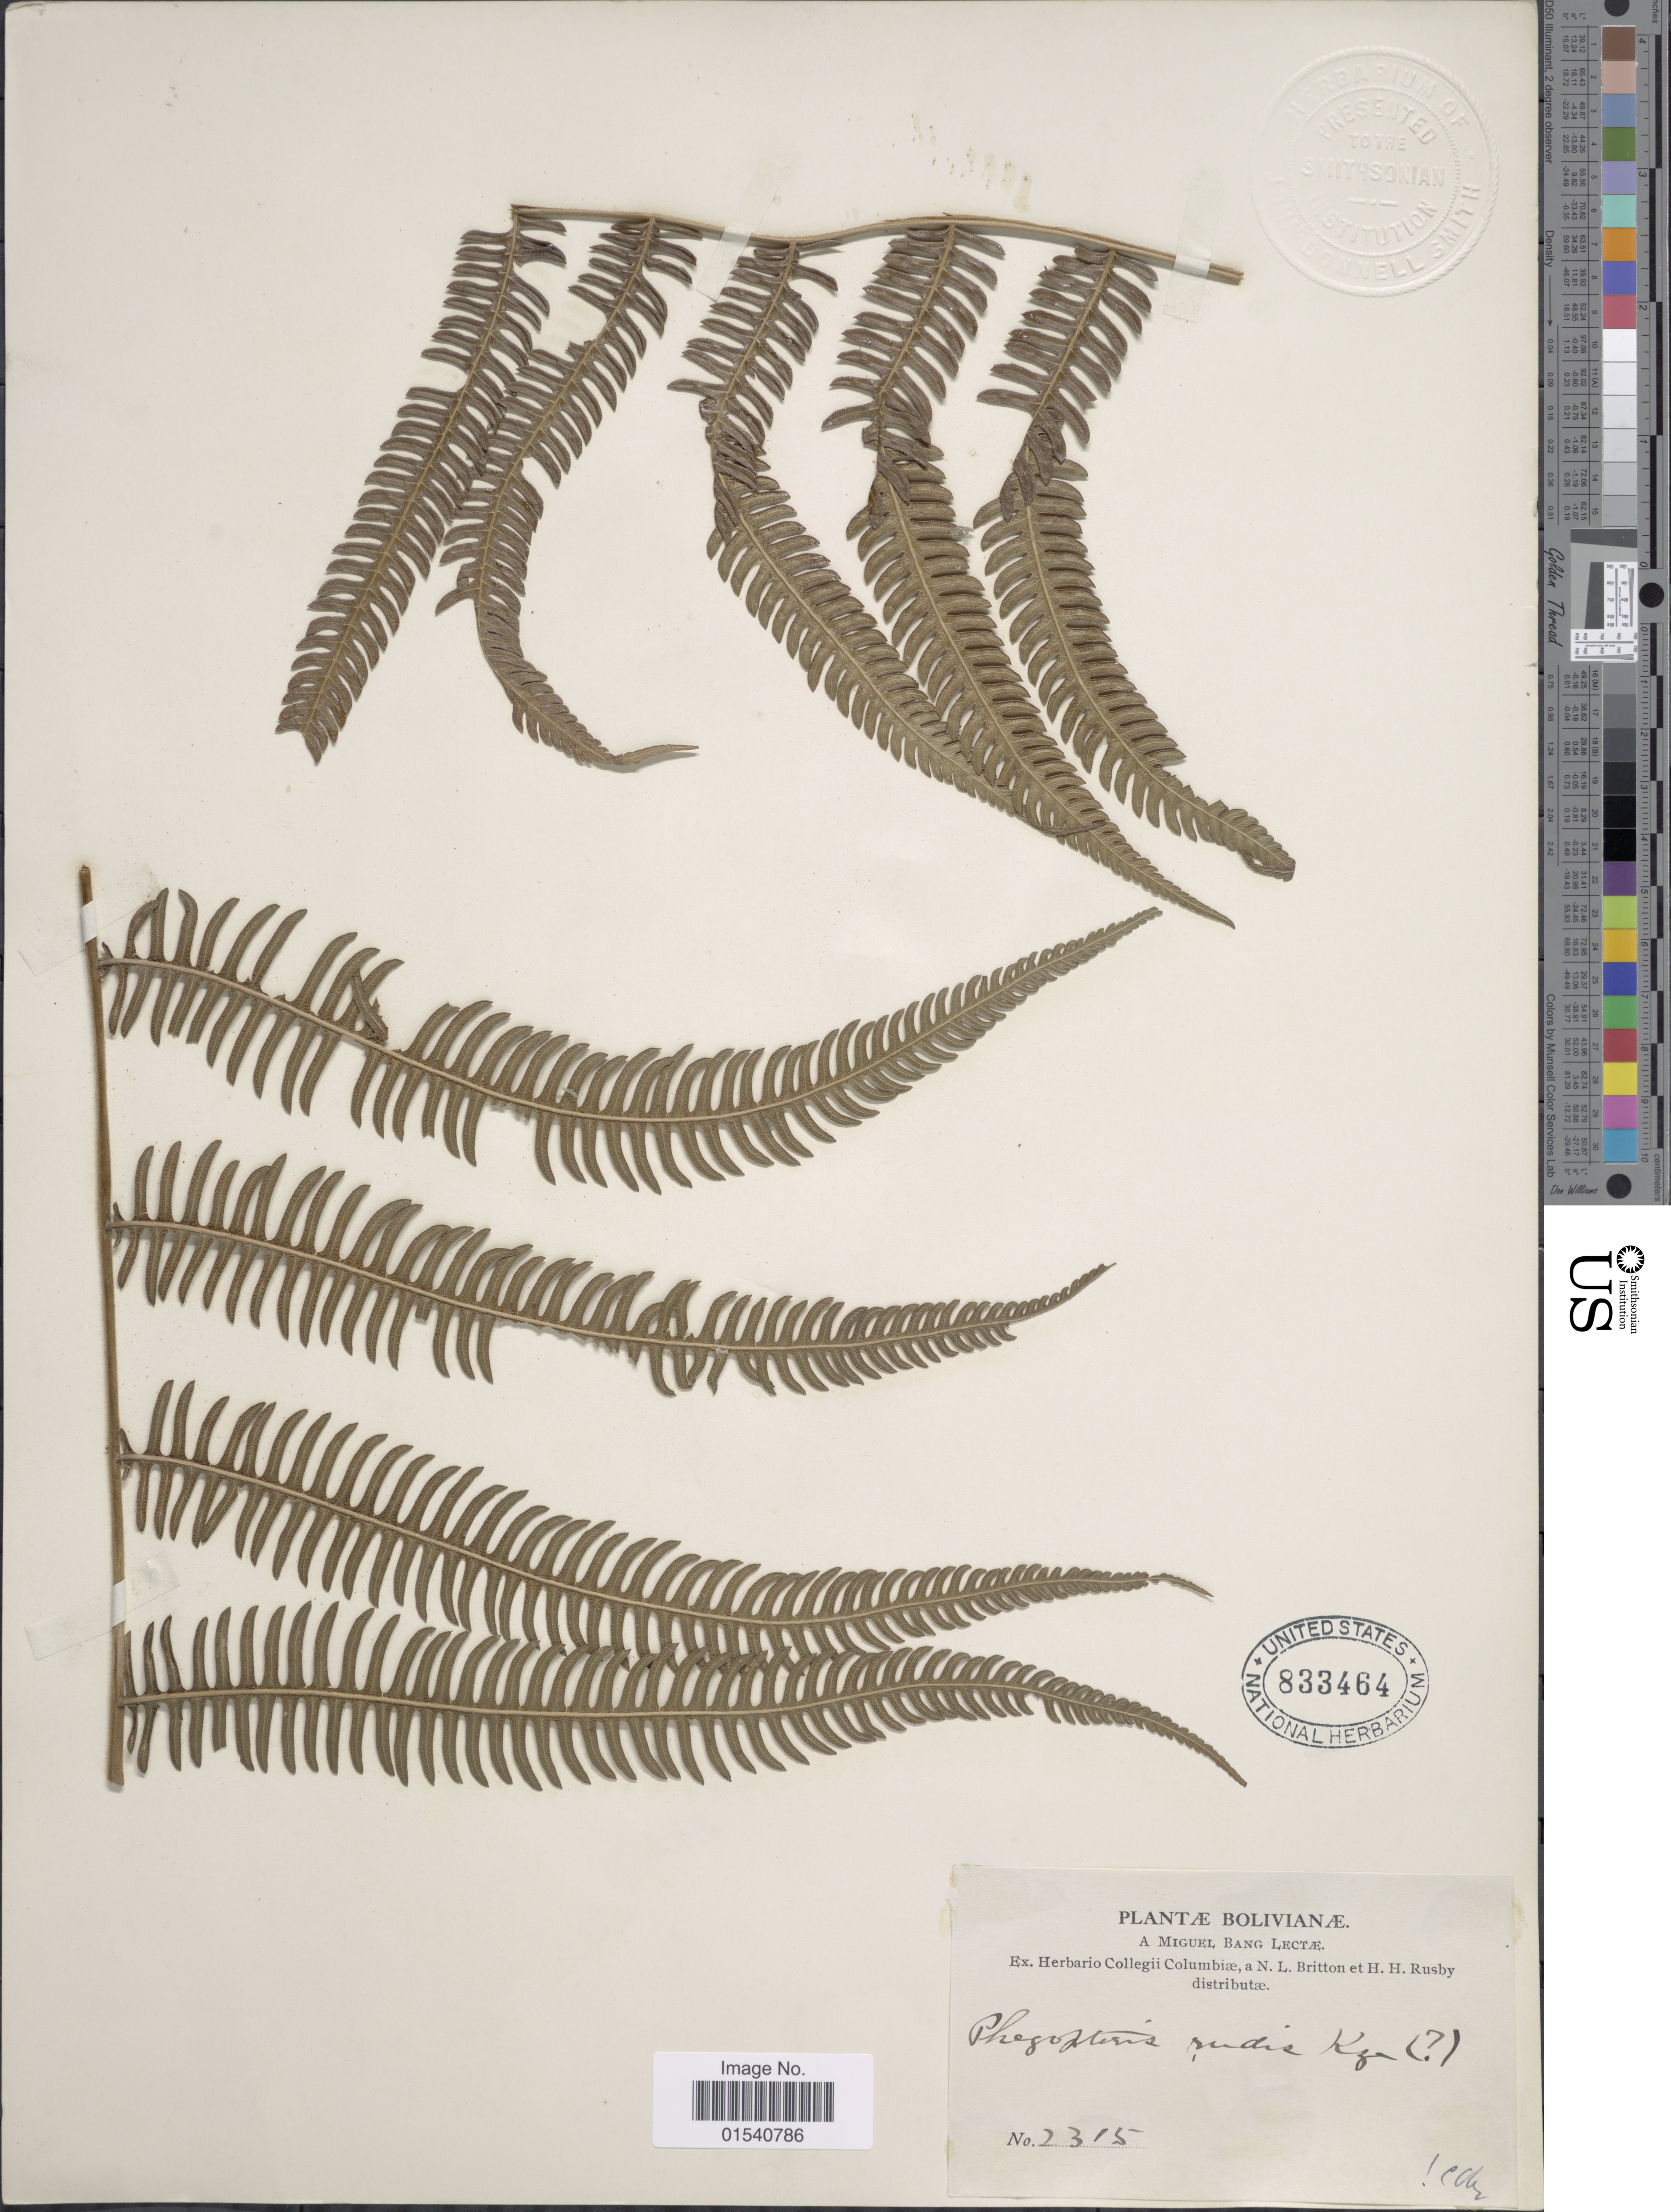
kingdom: Plantae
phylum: Tracheophyta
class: Polypodiopsida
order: Polypodiales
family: Thelypteridaceae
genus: Amauropelta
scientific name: Amauropelta rudis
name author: (Kunze) Pic. Serm.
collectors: M. Bang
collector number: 2315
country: Bolivia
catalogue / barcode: US 833464